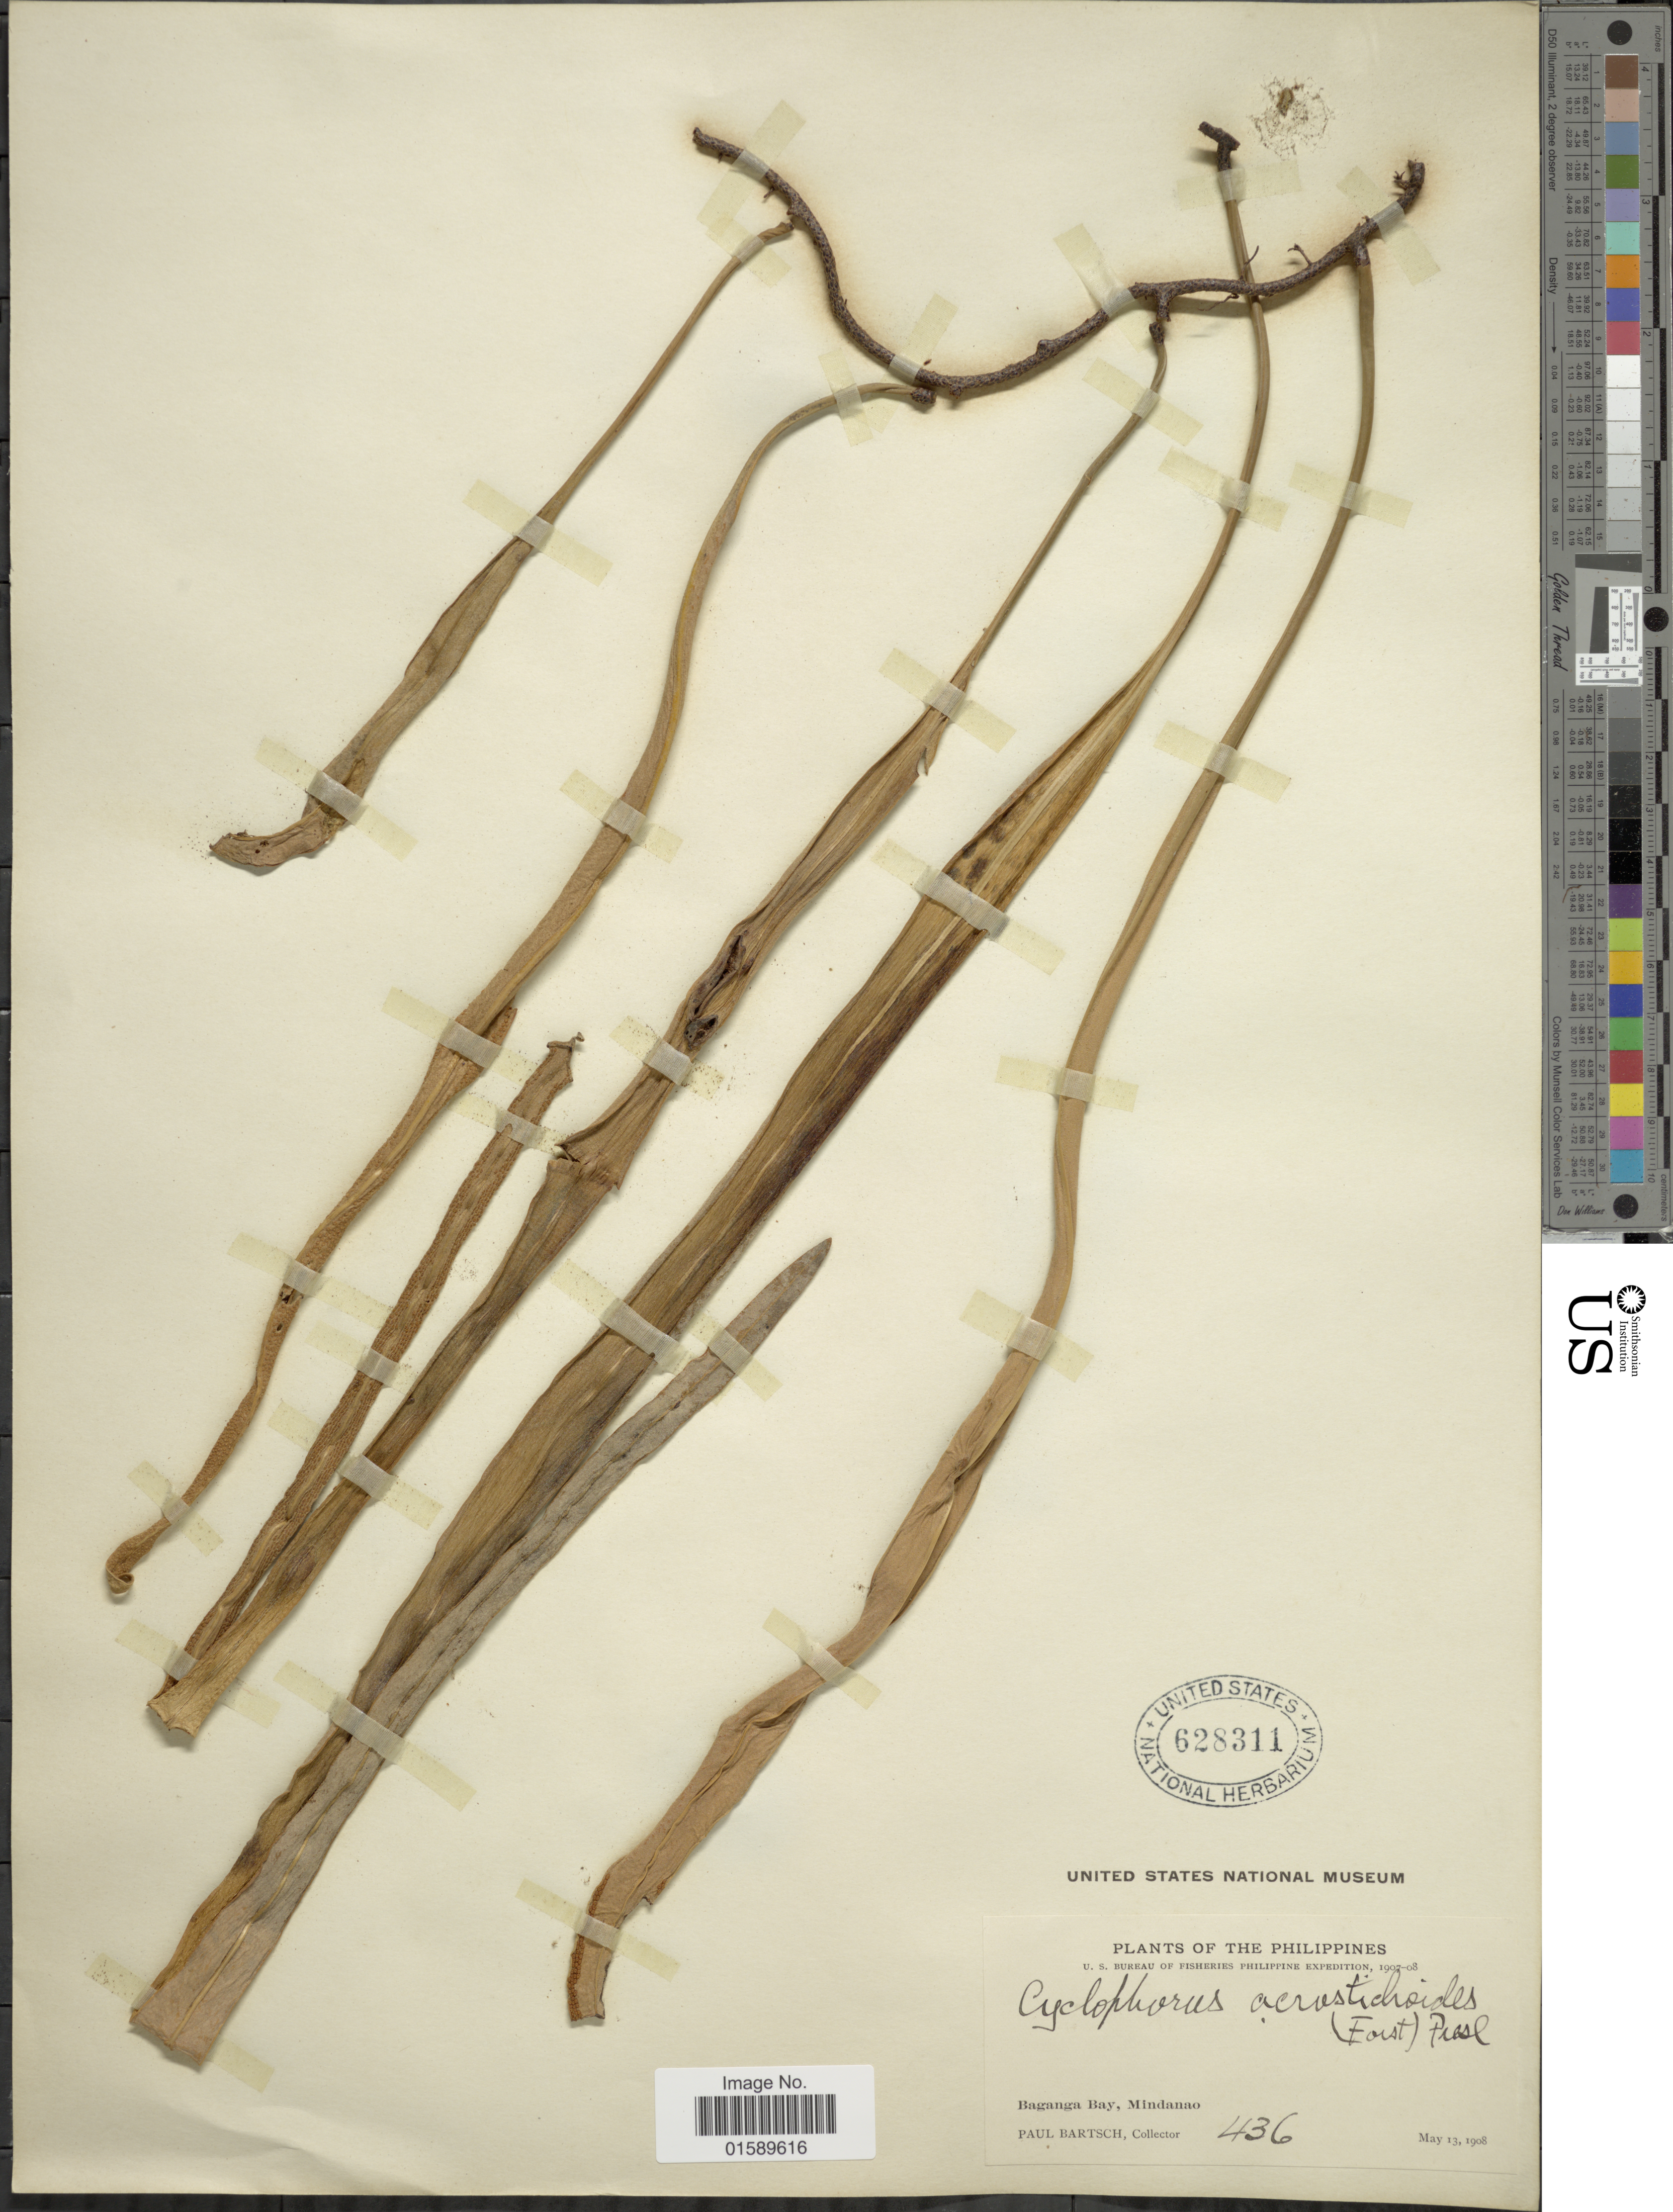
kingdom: Plantae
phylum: Tracheophyta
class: Polypodiopsida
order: Polypodiales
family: Polypodiaceae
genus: Pyrrosia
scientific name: Pyrrosia longifolia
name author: (Burm. f.) C.V. Morton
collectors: P. Bartsch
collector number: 436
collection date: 1908-05-13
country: Philippines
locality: Baganga Bay, Mindanao.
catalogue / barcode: US 628311